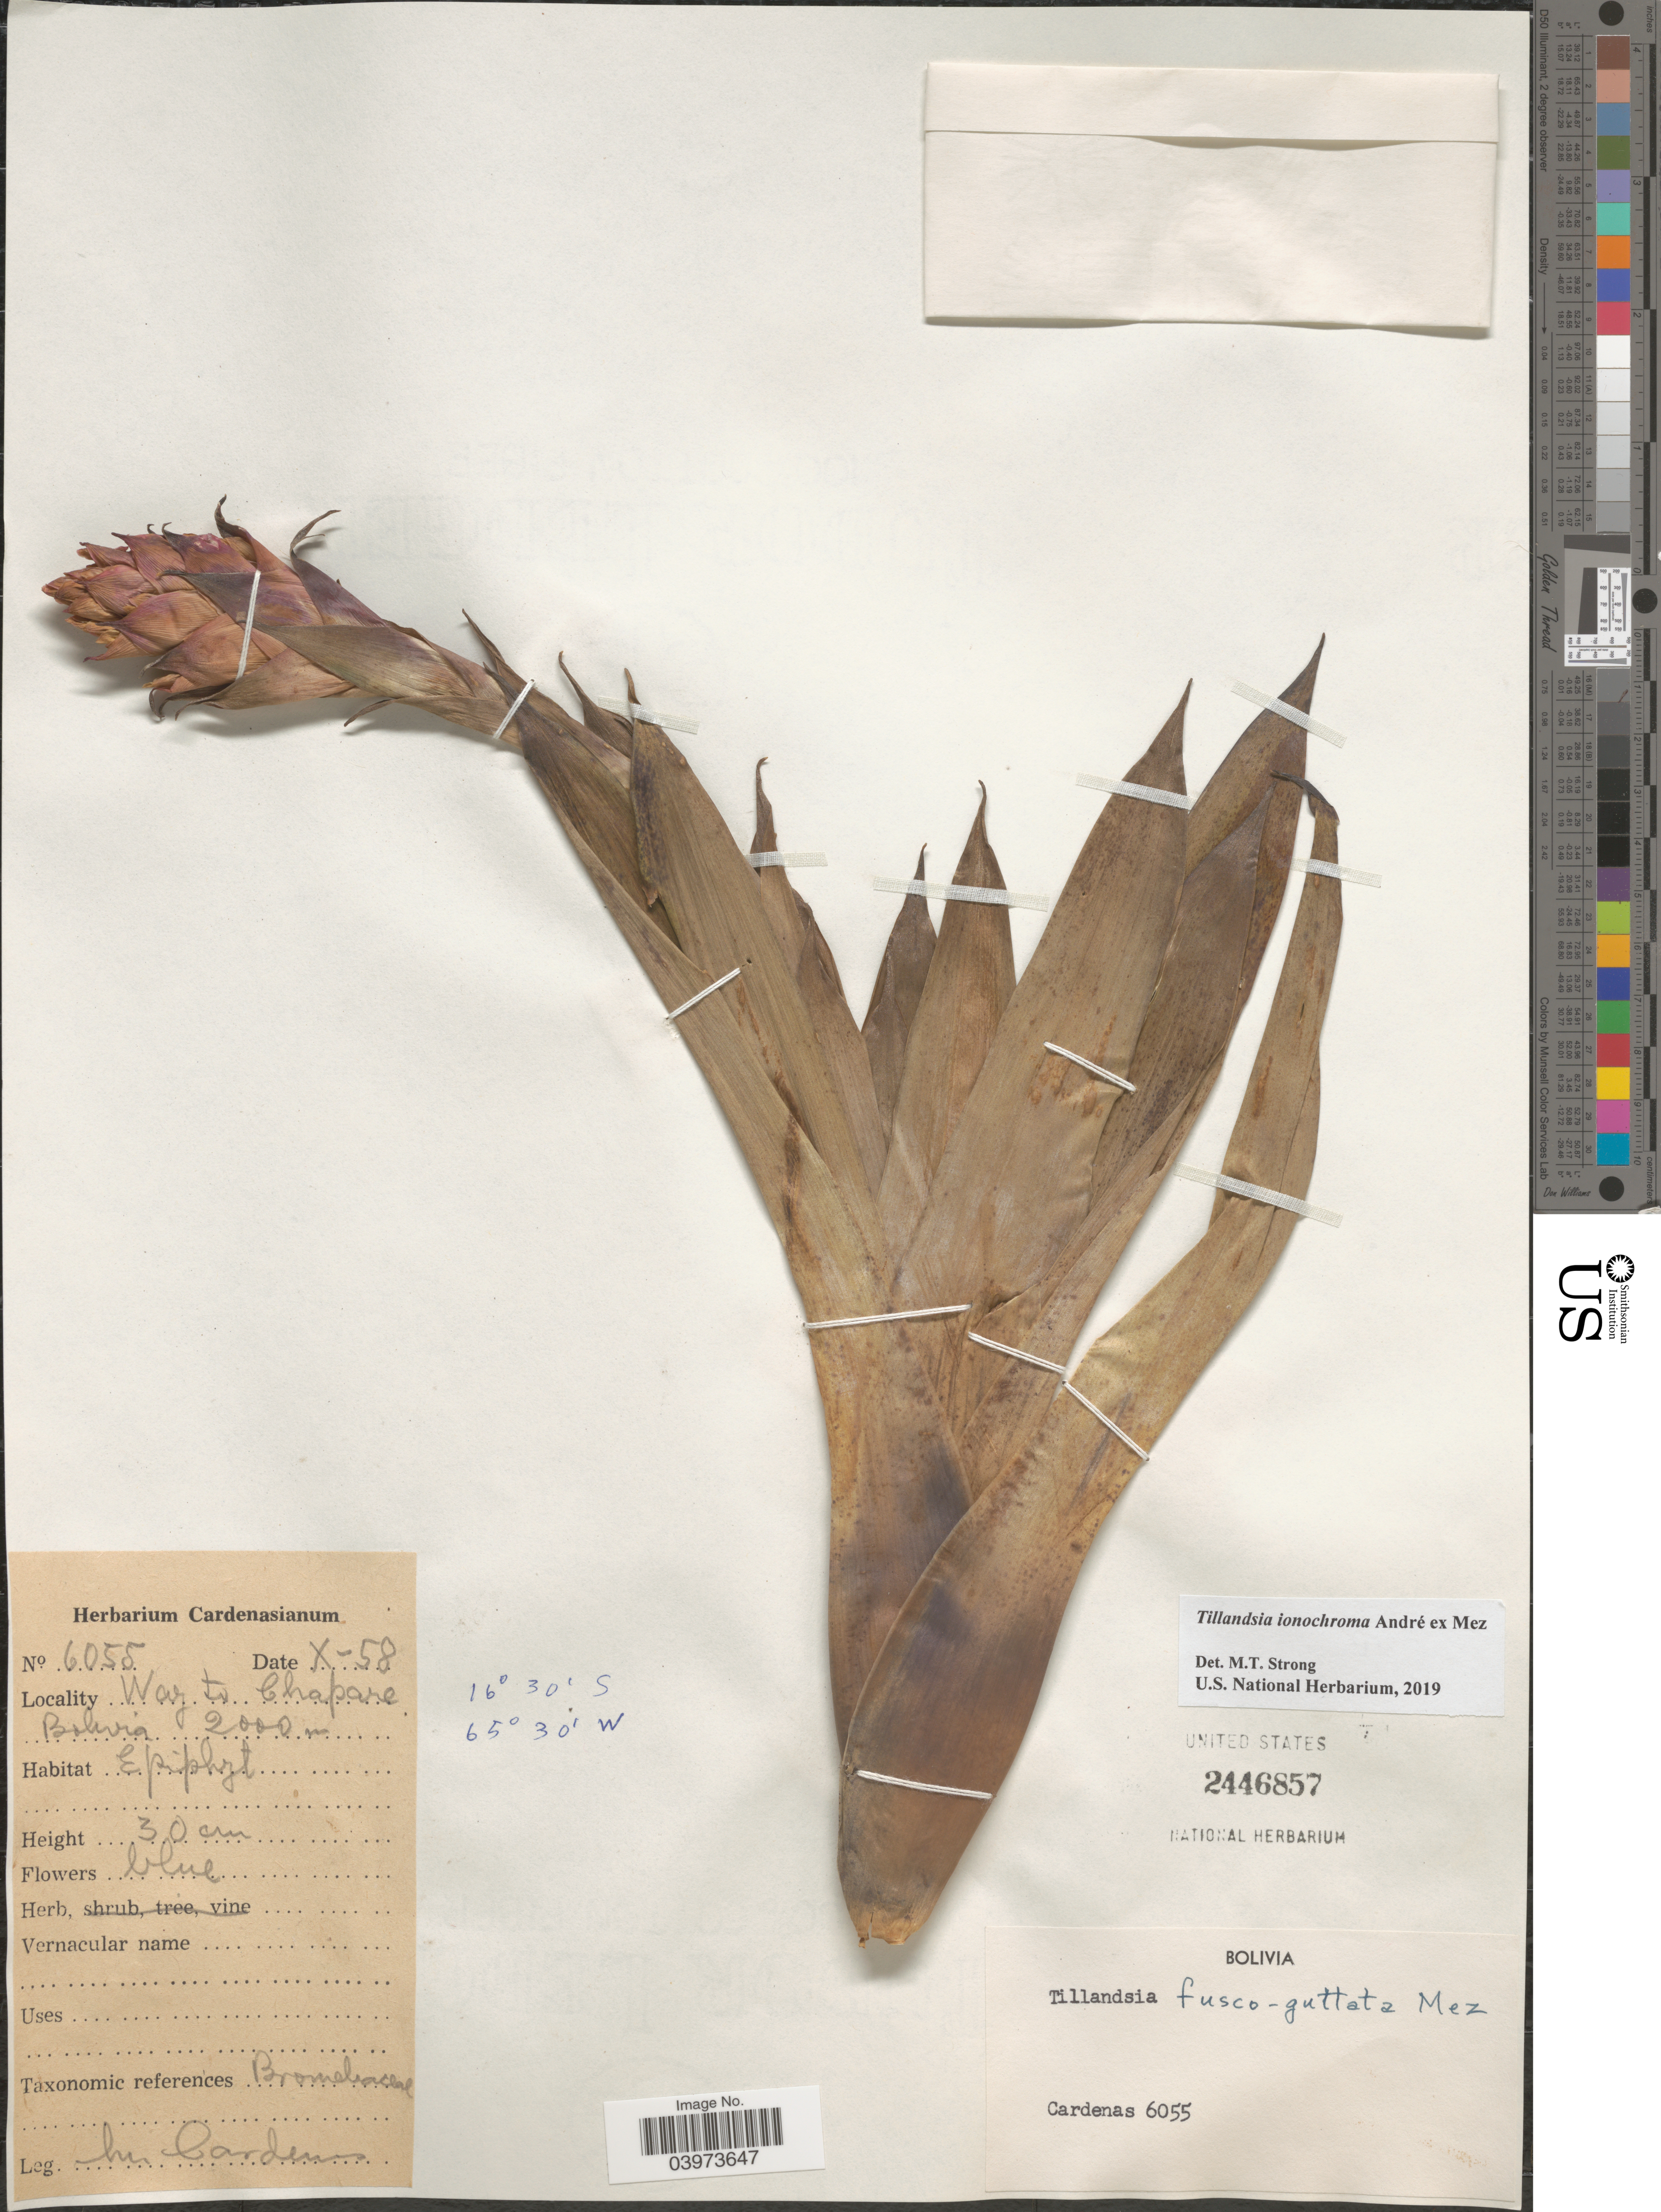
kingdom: Plantae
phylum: Tracheophyta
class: Liliopsida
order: Poales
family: Bromeliaceae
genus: Tillandsia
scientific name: Tillandsia ionochroma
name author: André ex Mez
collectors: M. Cárdenas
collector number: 6055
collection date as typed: Transcribed d/m/y: /10/58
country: Bolivia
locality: Way to Chapare.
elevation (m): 2000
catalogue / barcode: US 2446857